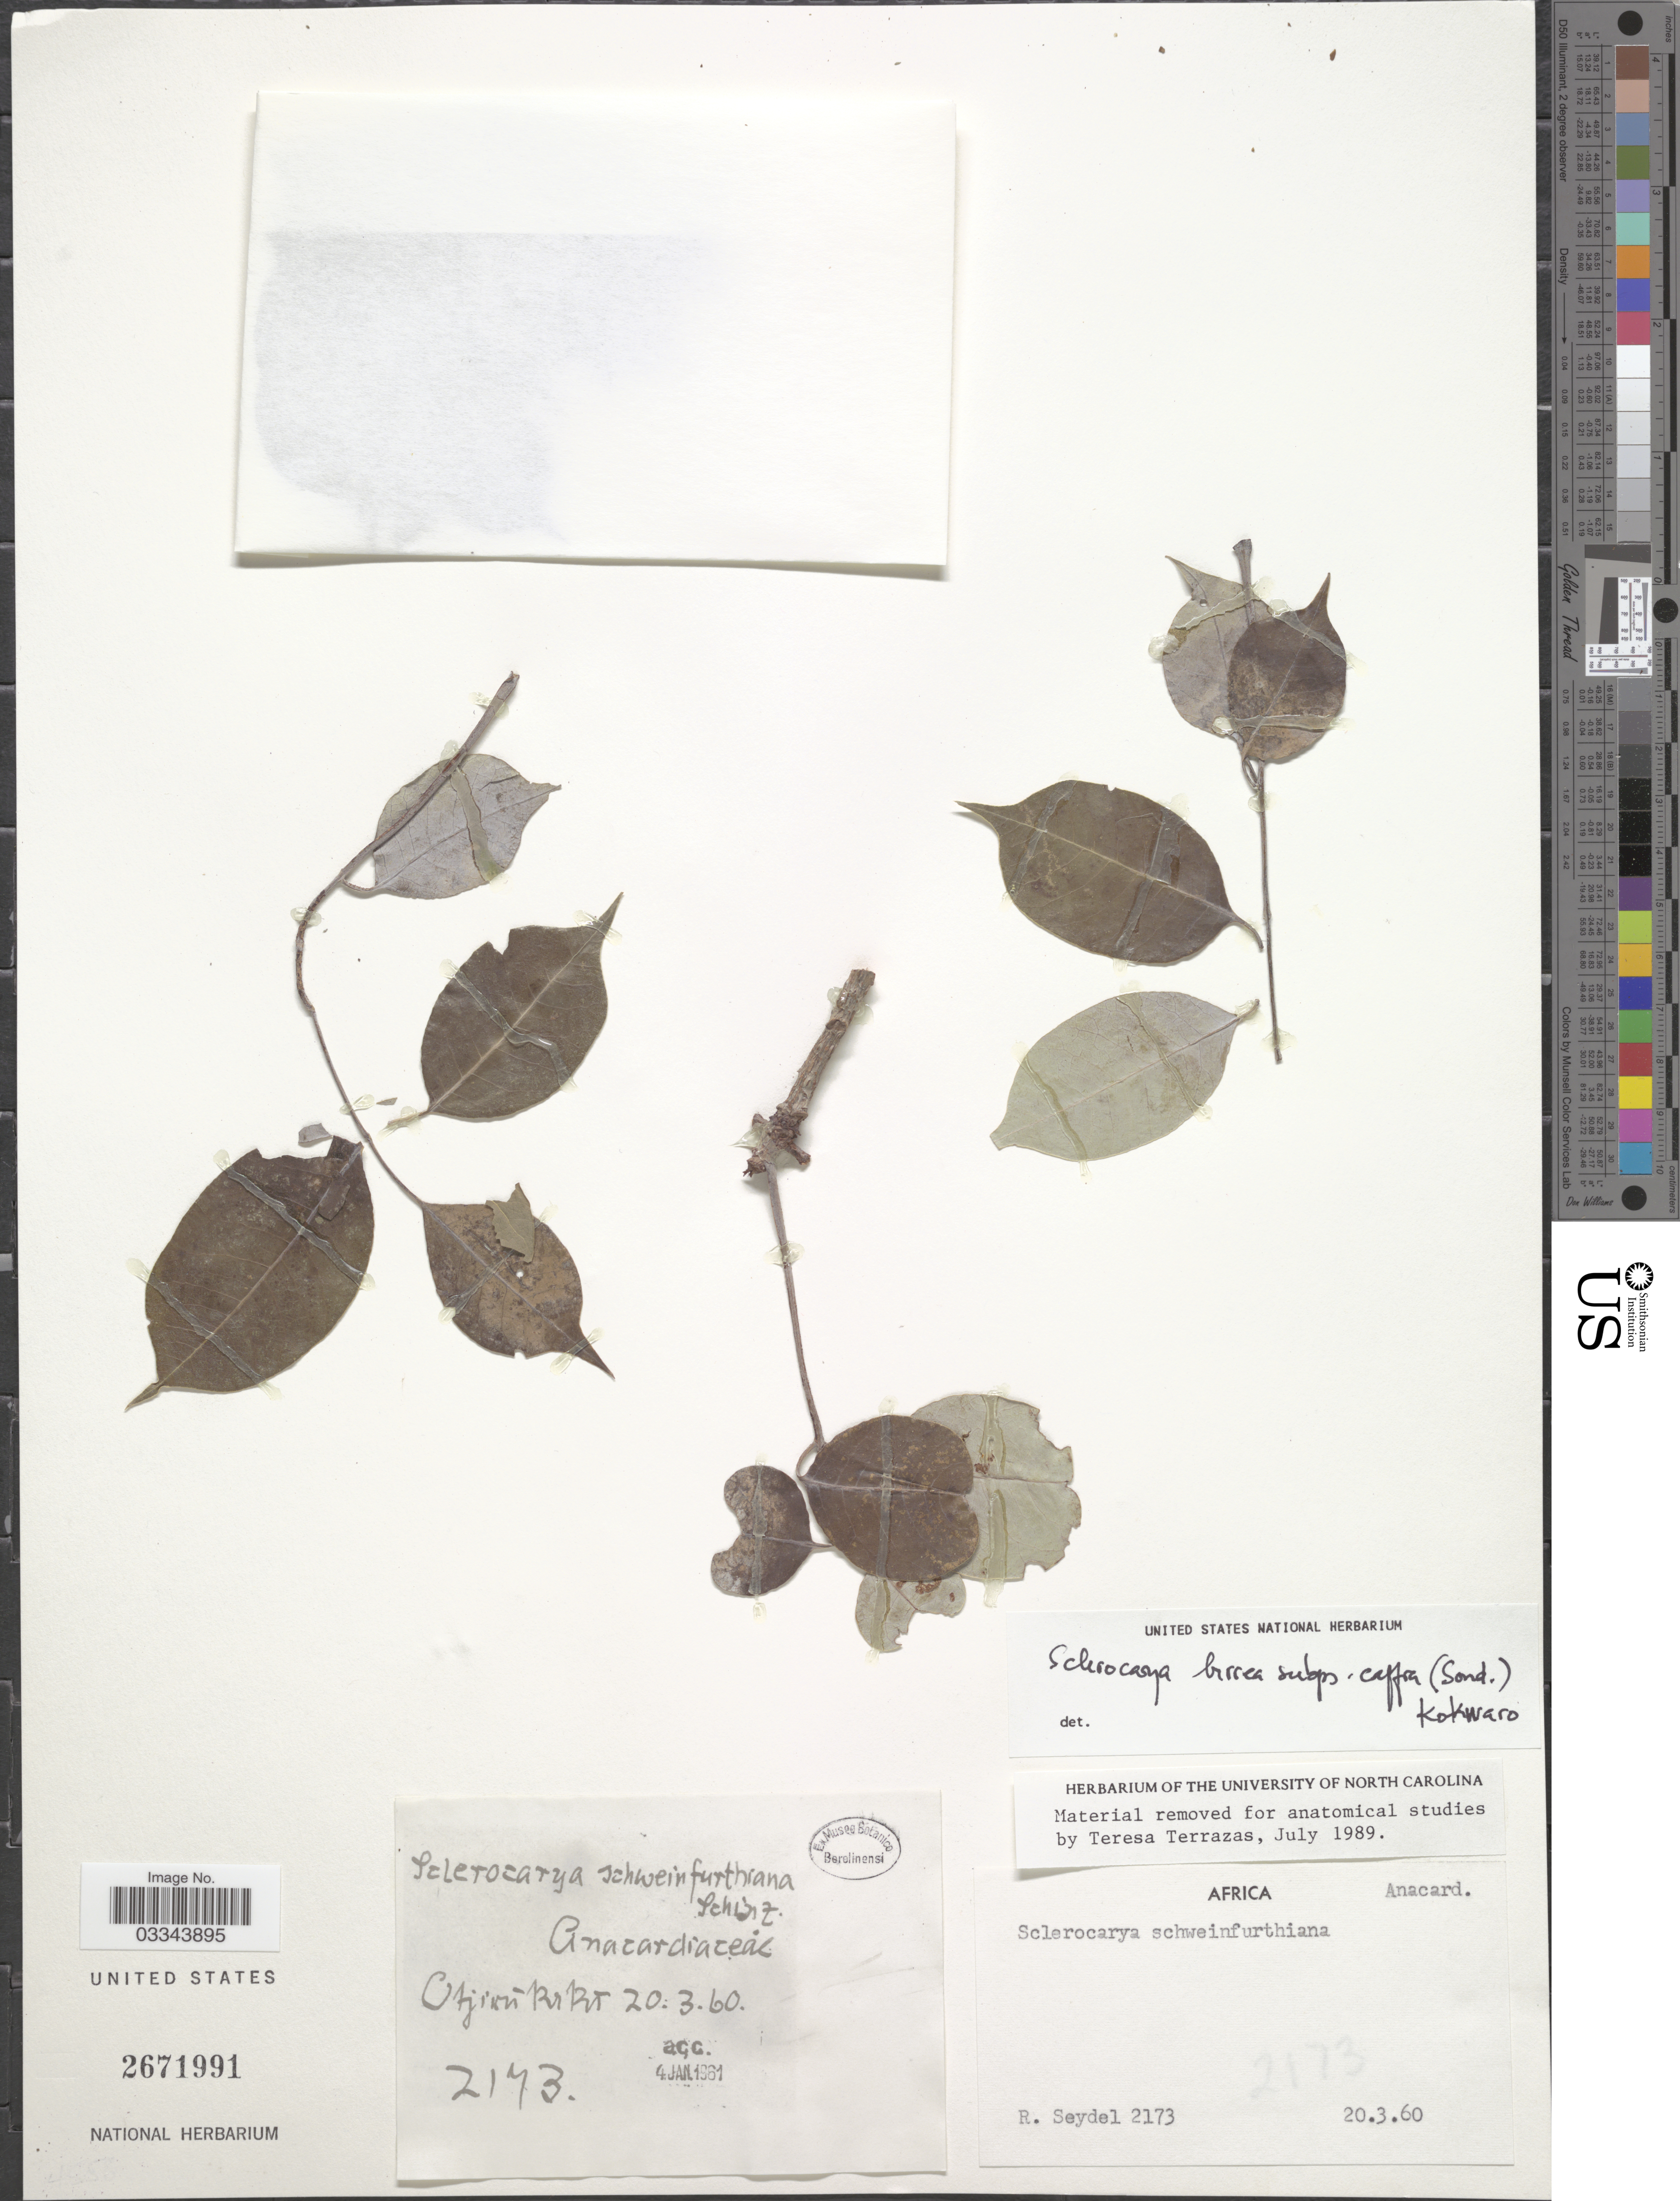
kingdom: Plantae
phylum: Tracheophyta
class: Magnoliopsida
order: Sapindales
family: Anacardiaceae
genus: Sclerocarya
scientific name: Sclerocarya birrea subsp. caffra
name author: (Sond.) Kokwaro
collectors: R. Seydel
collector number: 2173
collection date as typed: Transcribed d/m/y: 20/3/60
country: Namibia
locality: Otjirukaku.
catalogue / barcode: US 2671191